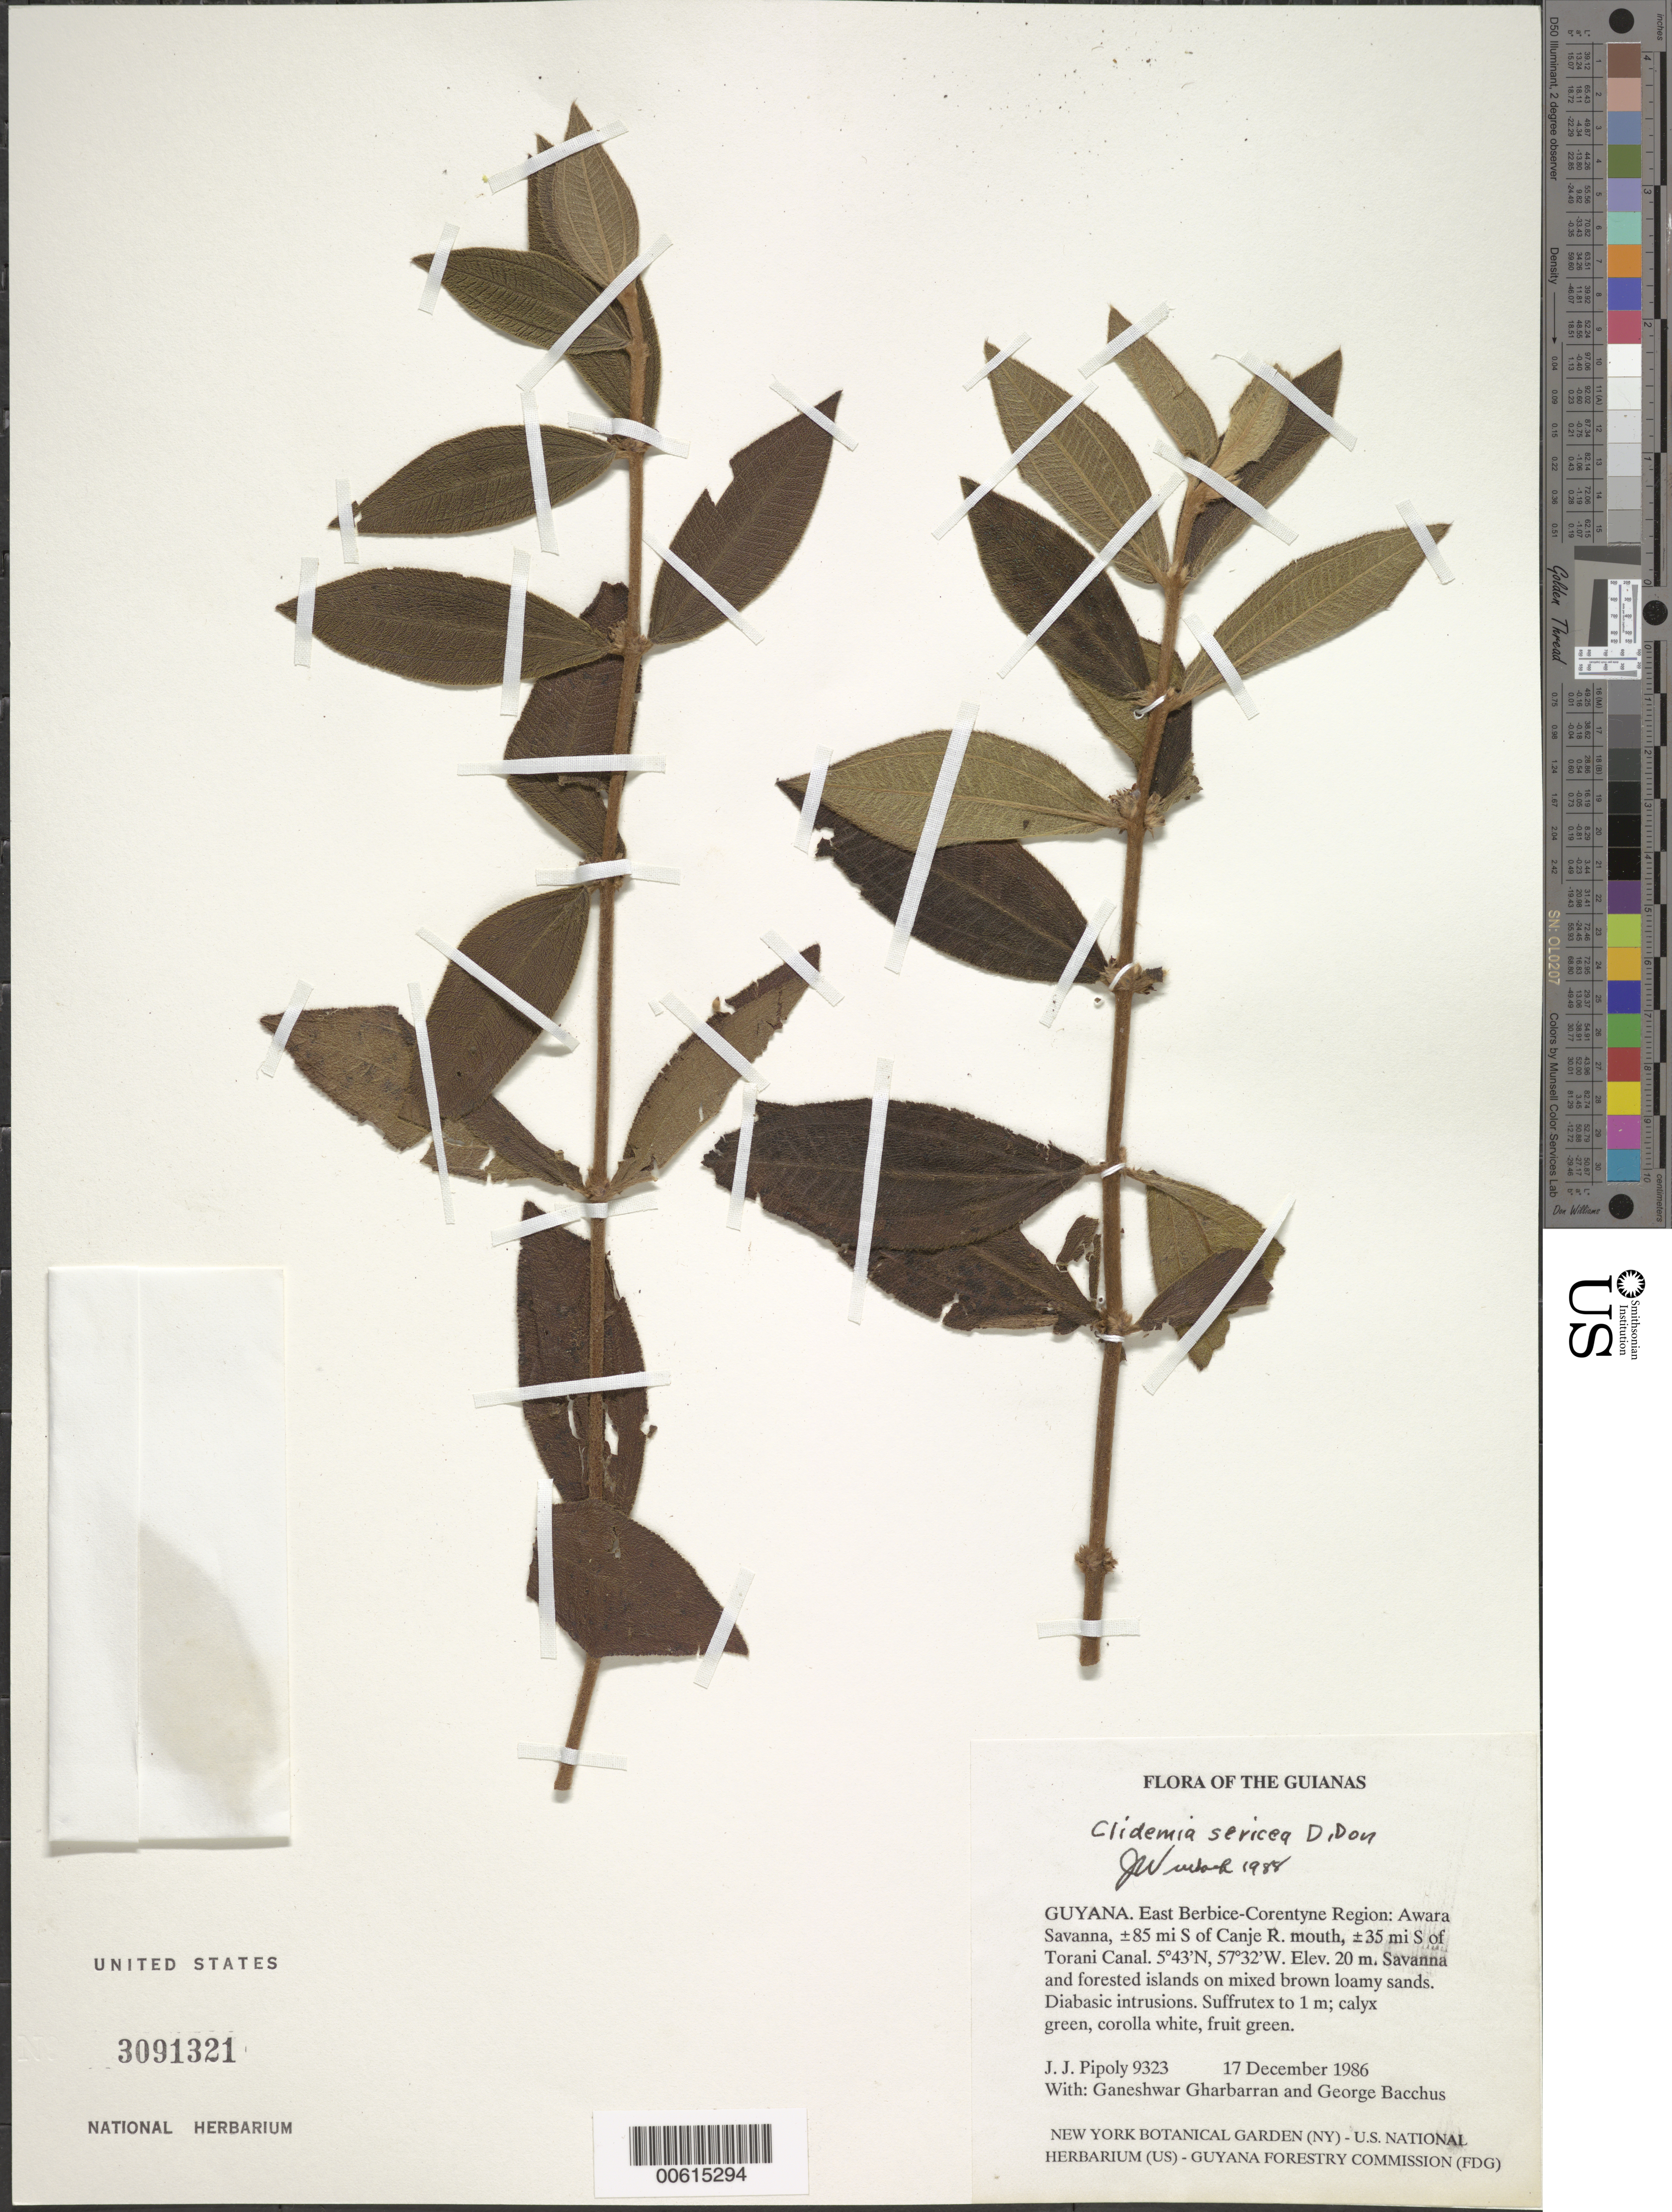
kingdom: Plantae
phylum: Tracheophyta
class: Magnoliopsida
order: Myrtales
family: Melastomataceae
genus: Clidemia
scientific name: Clidemia sericea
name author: D. Don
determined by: Wurdack, John J., (US), US (UNITED STATES)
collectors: J. J. Pipoly, G. Gharbarran & G. Bacchus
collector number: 9323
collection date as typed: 17 December 1986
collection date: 1986-12-17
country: Guyana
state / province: E. Berbice-Corentyne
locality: Awara Savanna, ±85 mi S of Canje R. mouth, ±35 mi S of Torani Canal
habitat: Savanna and forested islands on mixed brown loamy sands. Diabasic intrusions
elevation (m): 20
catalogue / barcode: US 3091321